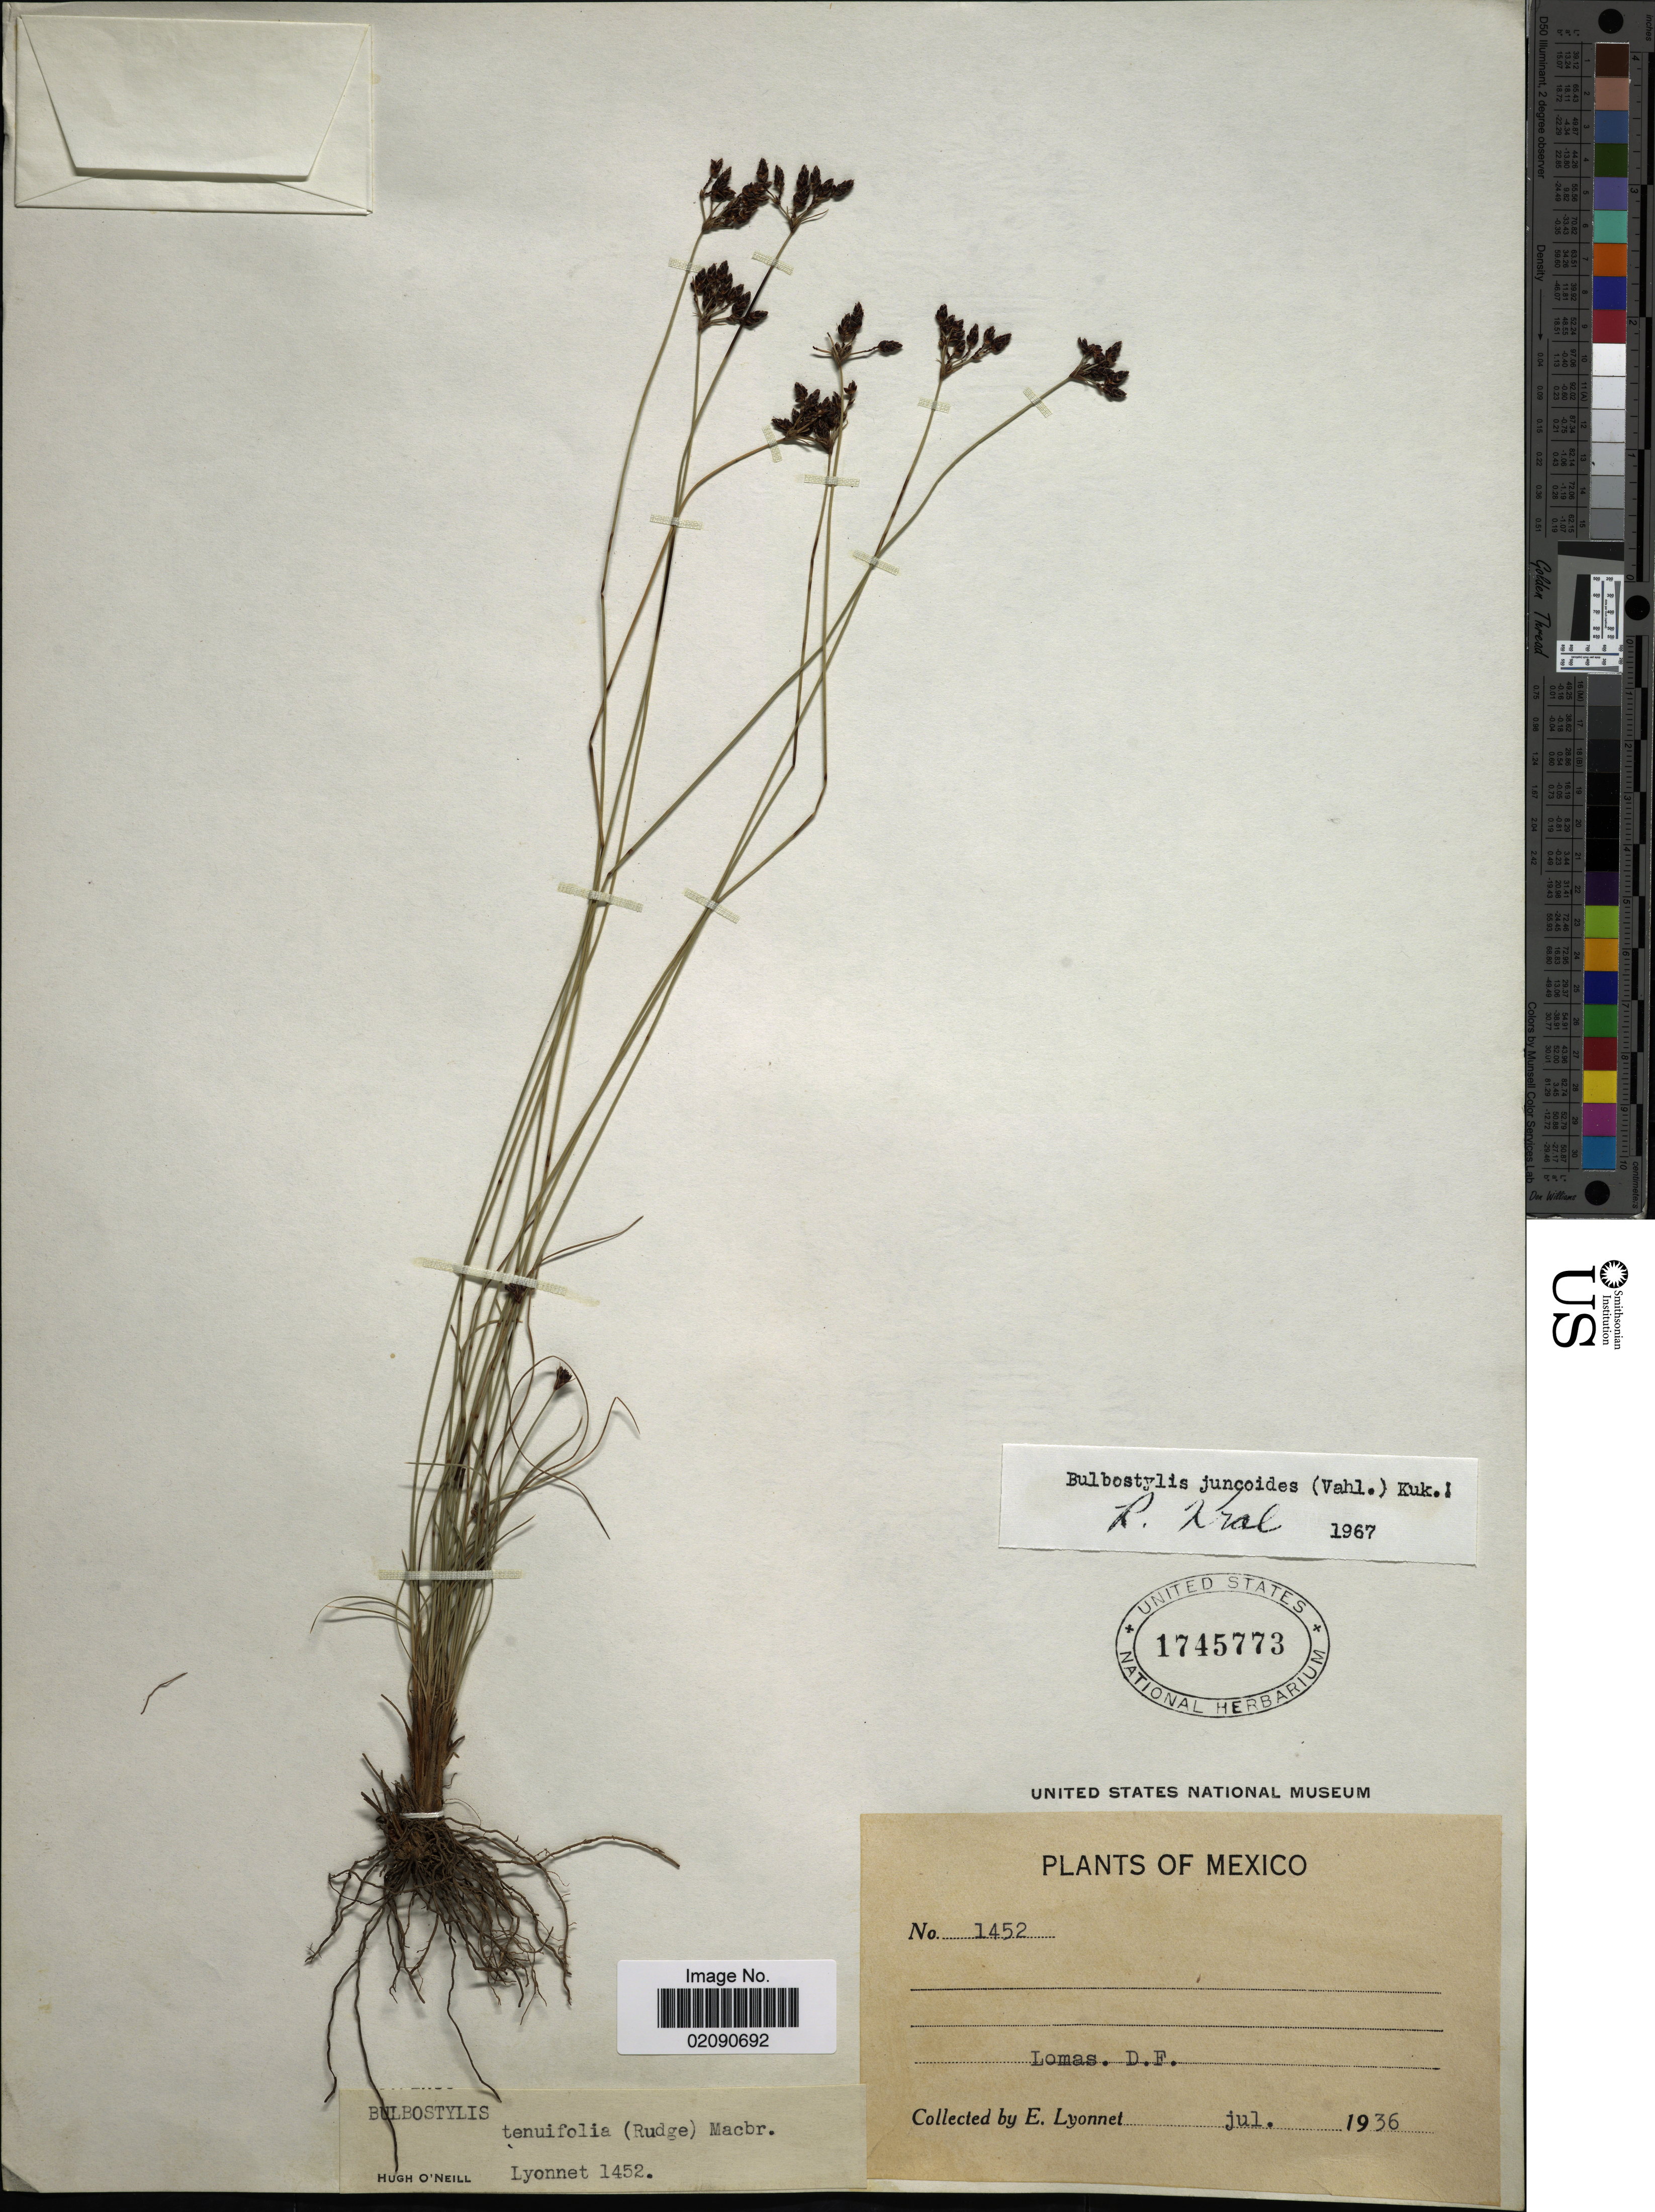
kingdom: Plantae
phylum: Tracheophyta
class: Liliopsida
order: Poales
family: Cyperaceae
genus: Bulbostylis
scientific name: Bulbostylis juncoides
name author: (Vahl) Kük. ex Herter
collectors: E. Lyonnet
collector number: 1452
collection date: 1936-07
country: Mexico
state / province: Distrito Federal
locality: Lomas, D.F.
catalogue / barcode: US 1745773